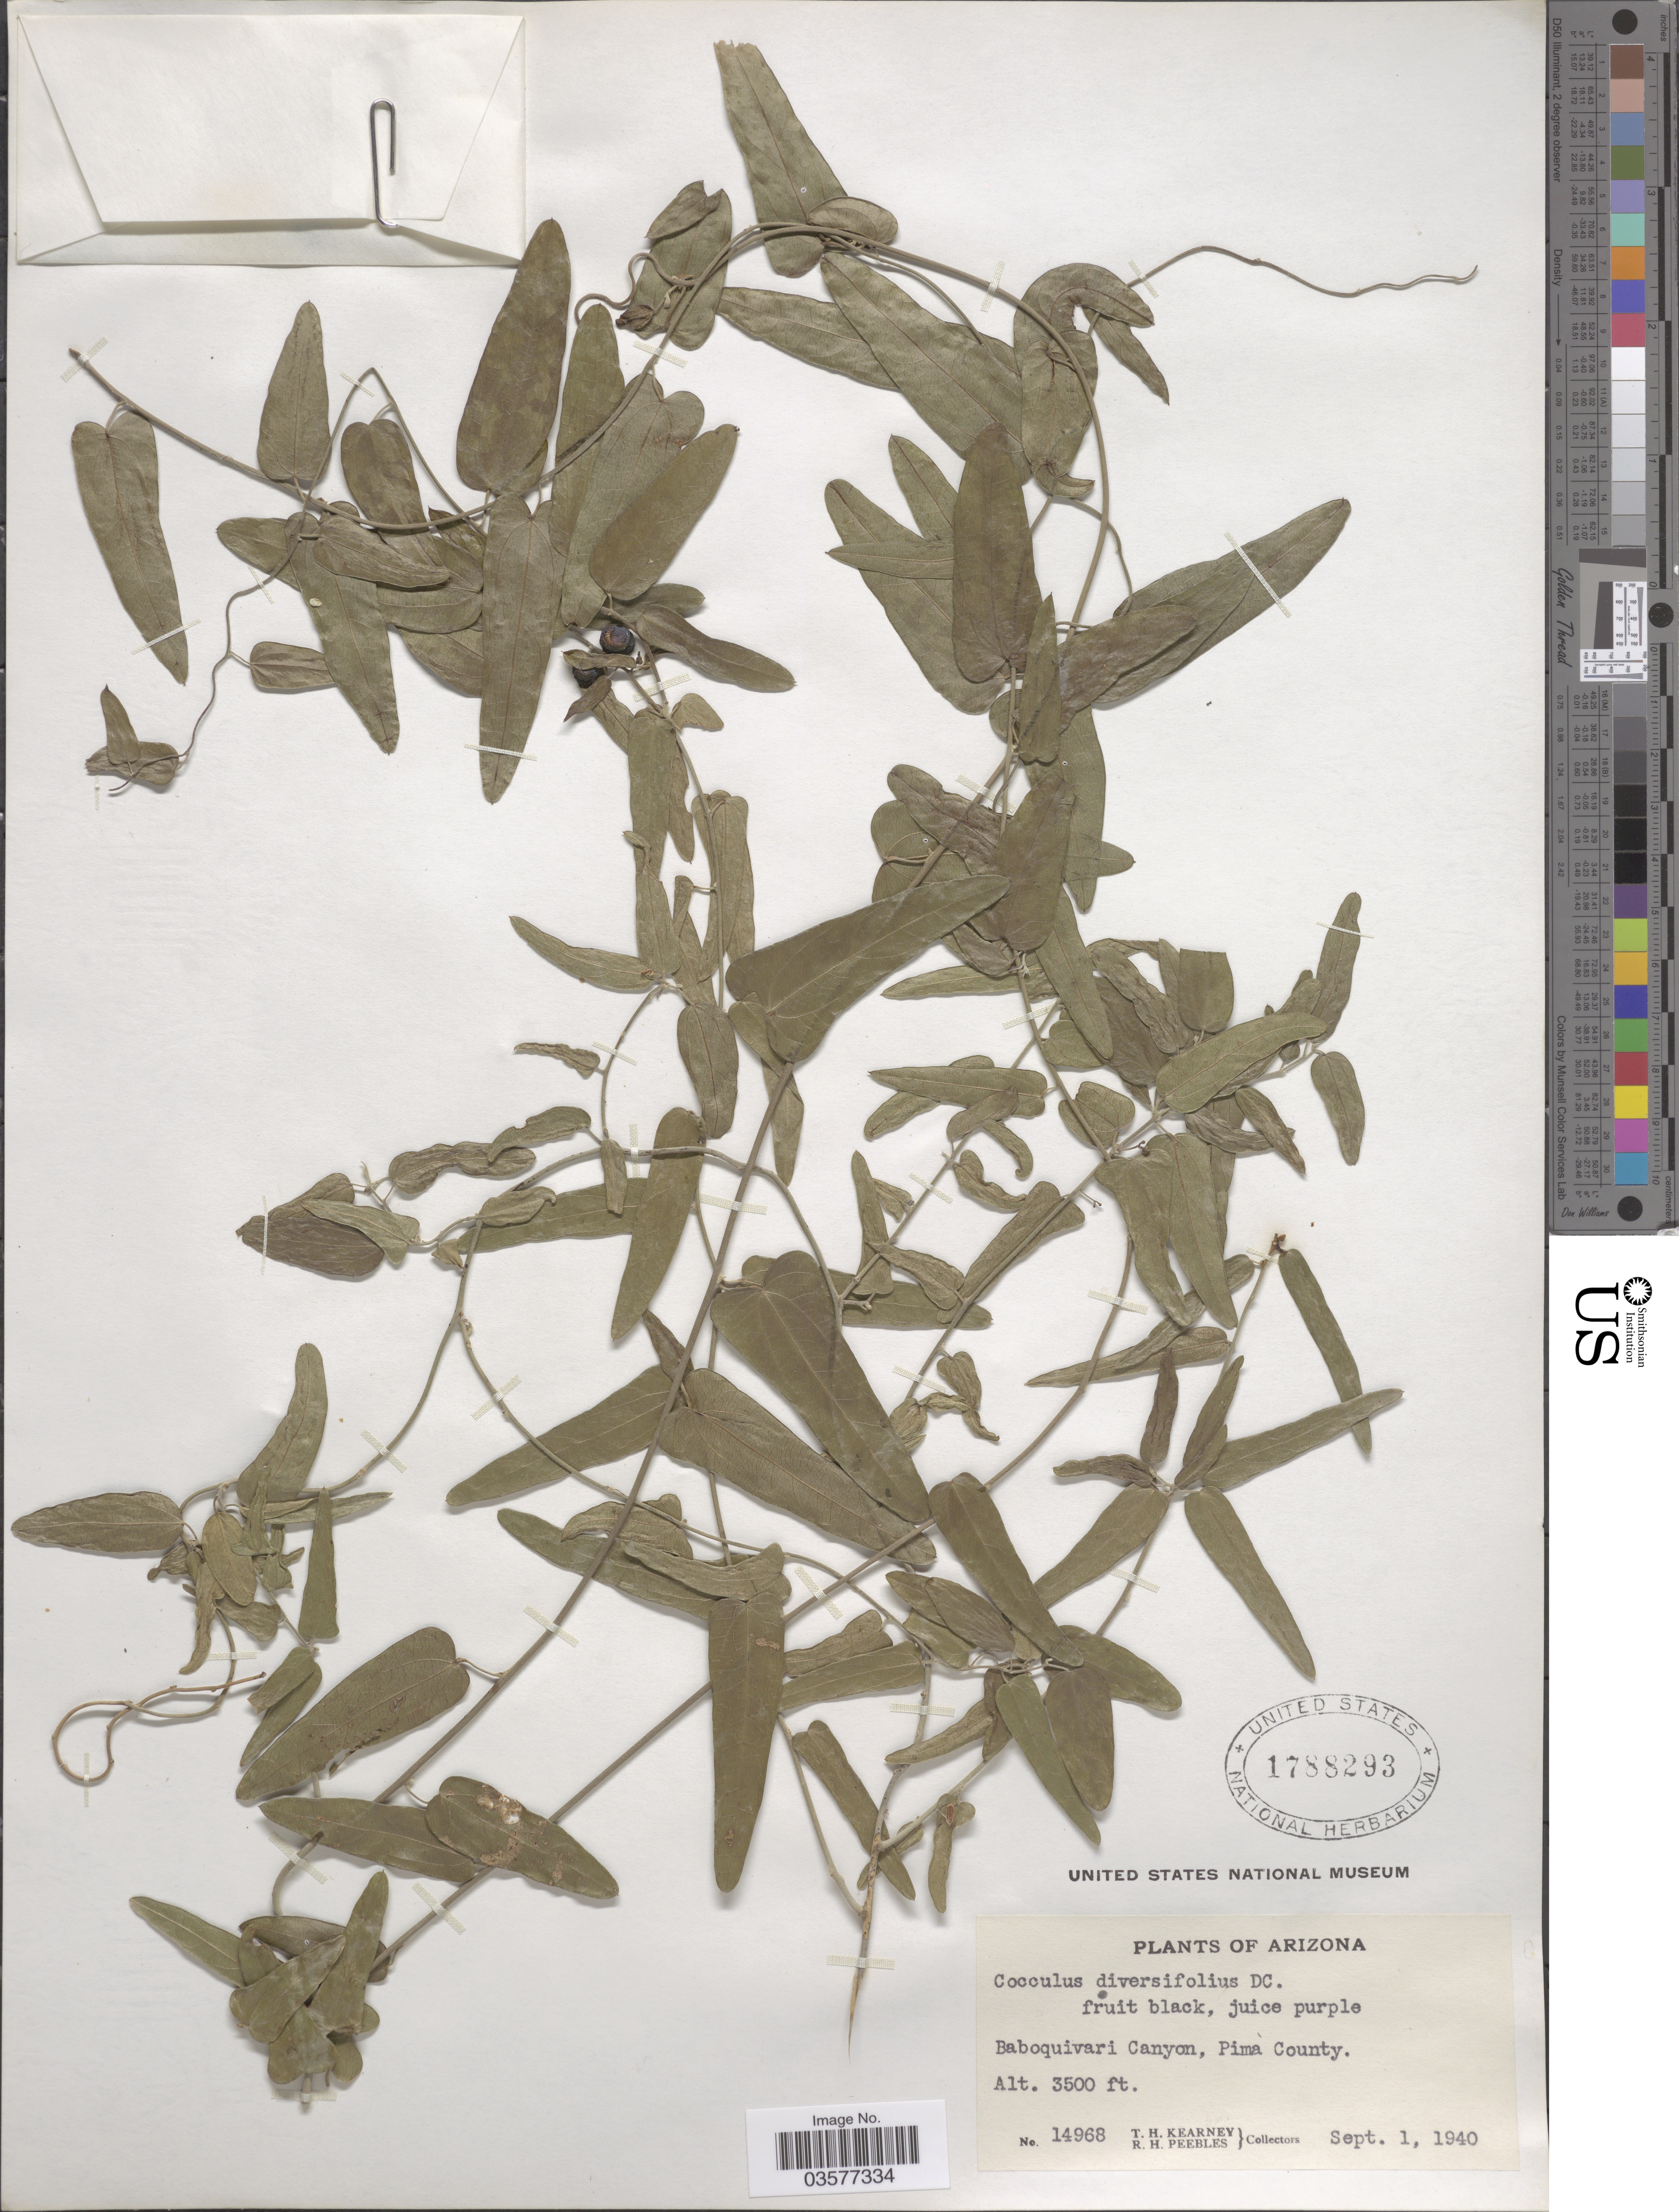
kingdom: Plantae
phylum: Tracheophyta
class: Magnoliopsida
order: Ranunculales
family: Menispermaceae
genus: Cocculus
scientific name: Cocculus diversifolius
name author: DC.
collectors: T. H. Kearney & R. H. Peebles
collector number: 14968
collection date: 1940-09-01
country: United States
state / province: Arizona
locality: Baboquivari Canyon, Pima County.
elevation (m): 1067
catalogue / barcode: US 1788293